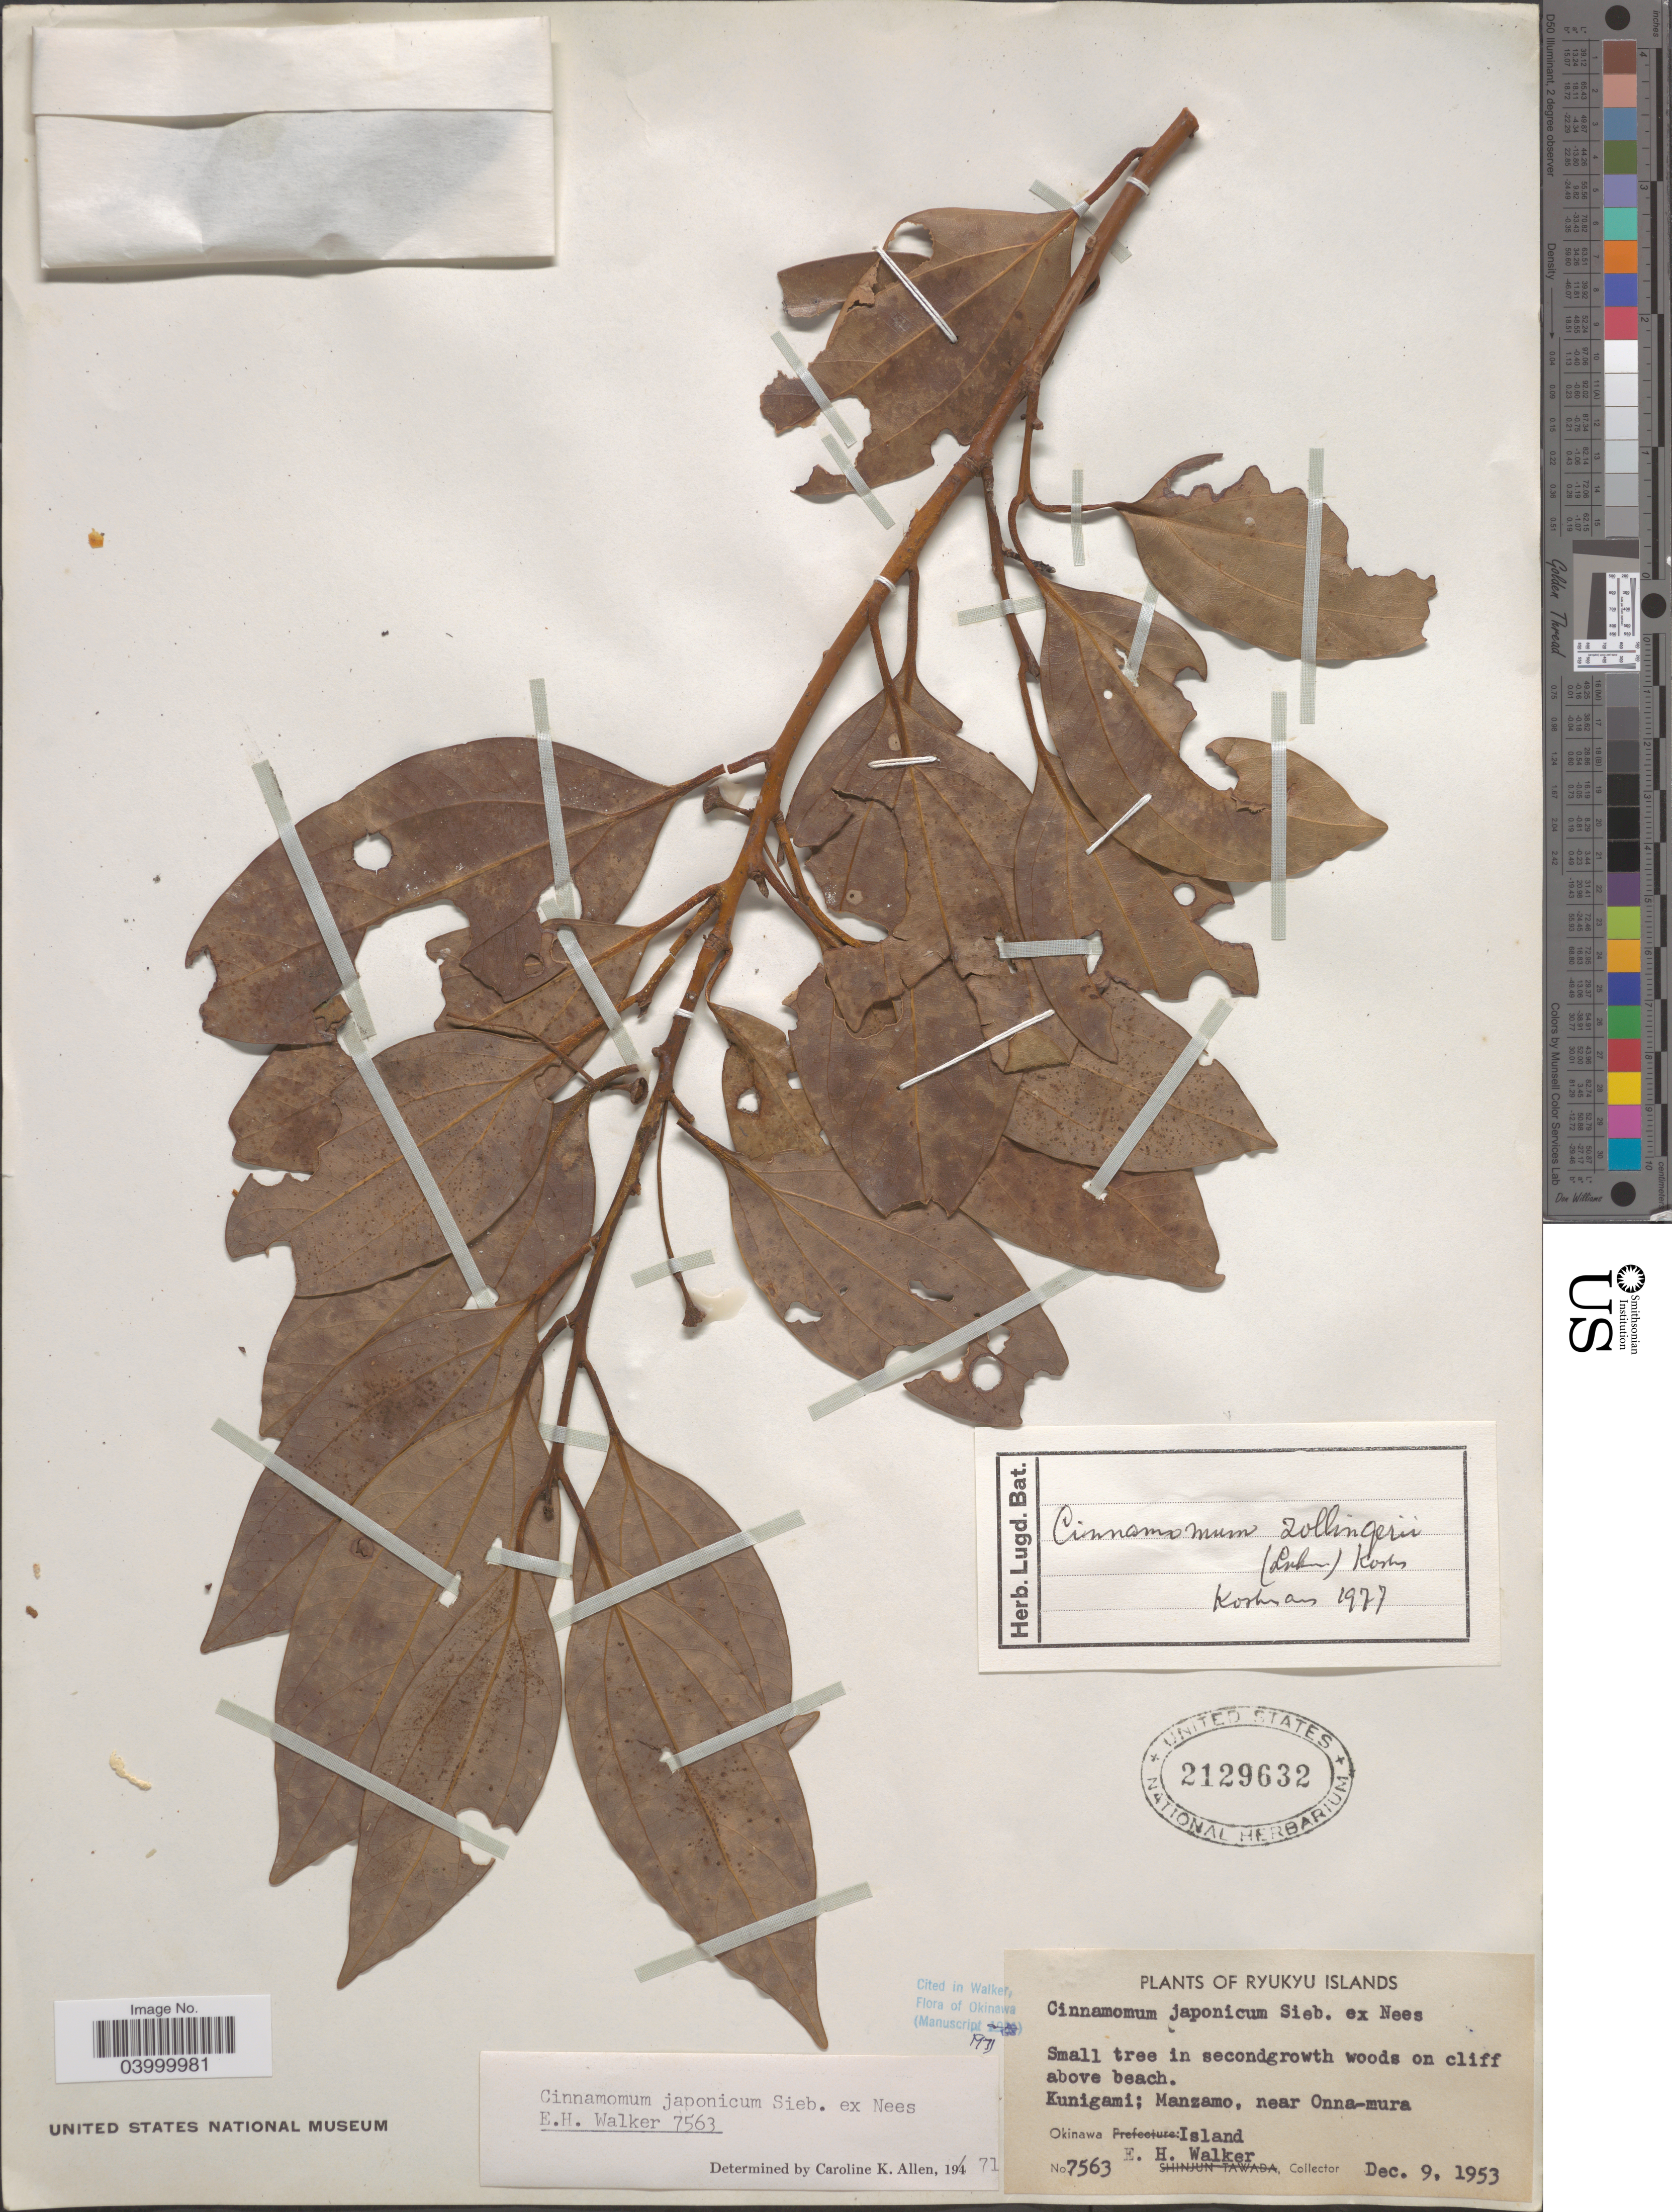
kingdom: Plantae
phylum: Tracheophyta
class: Magnoliopsida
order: Laurales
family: Lauraceae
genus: Cinnamomum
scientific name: Cinnamomum zollingeri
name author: Lukman.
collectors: E. H. Walker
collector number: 7563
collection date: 1953-12-09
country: Japan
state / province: Okinawa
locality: Kunigami; Manzamo, near Onna-mura. Okinawa Island.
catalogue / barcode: US 2129632